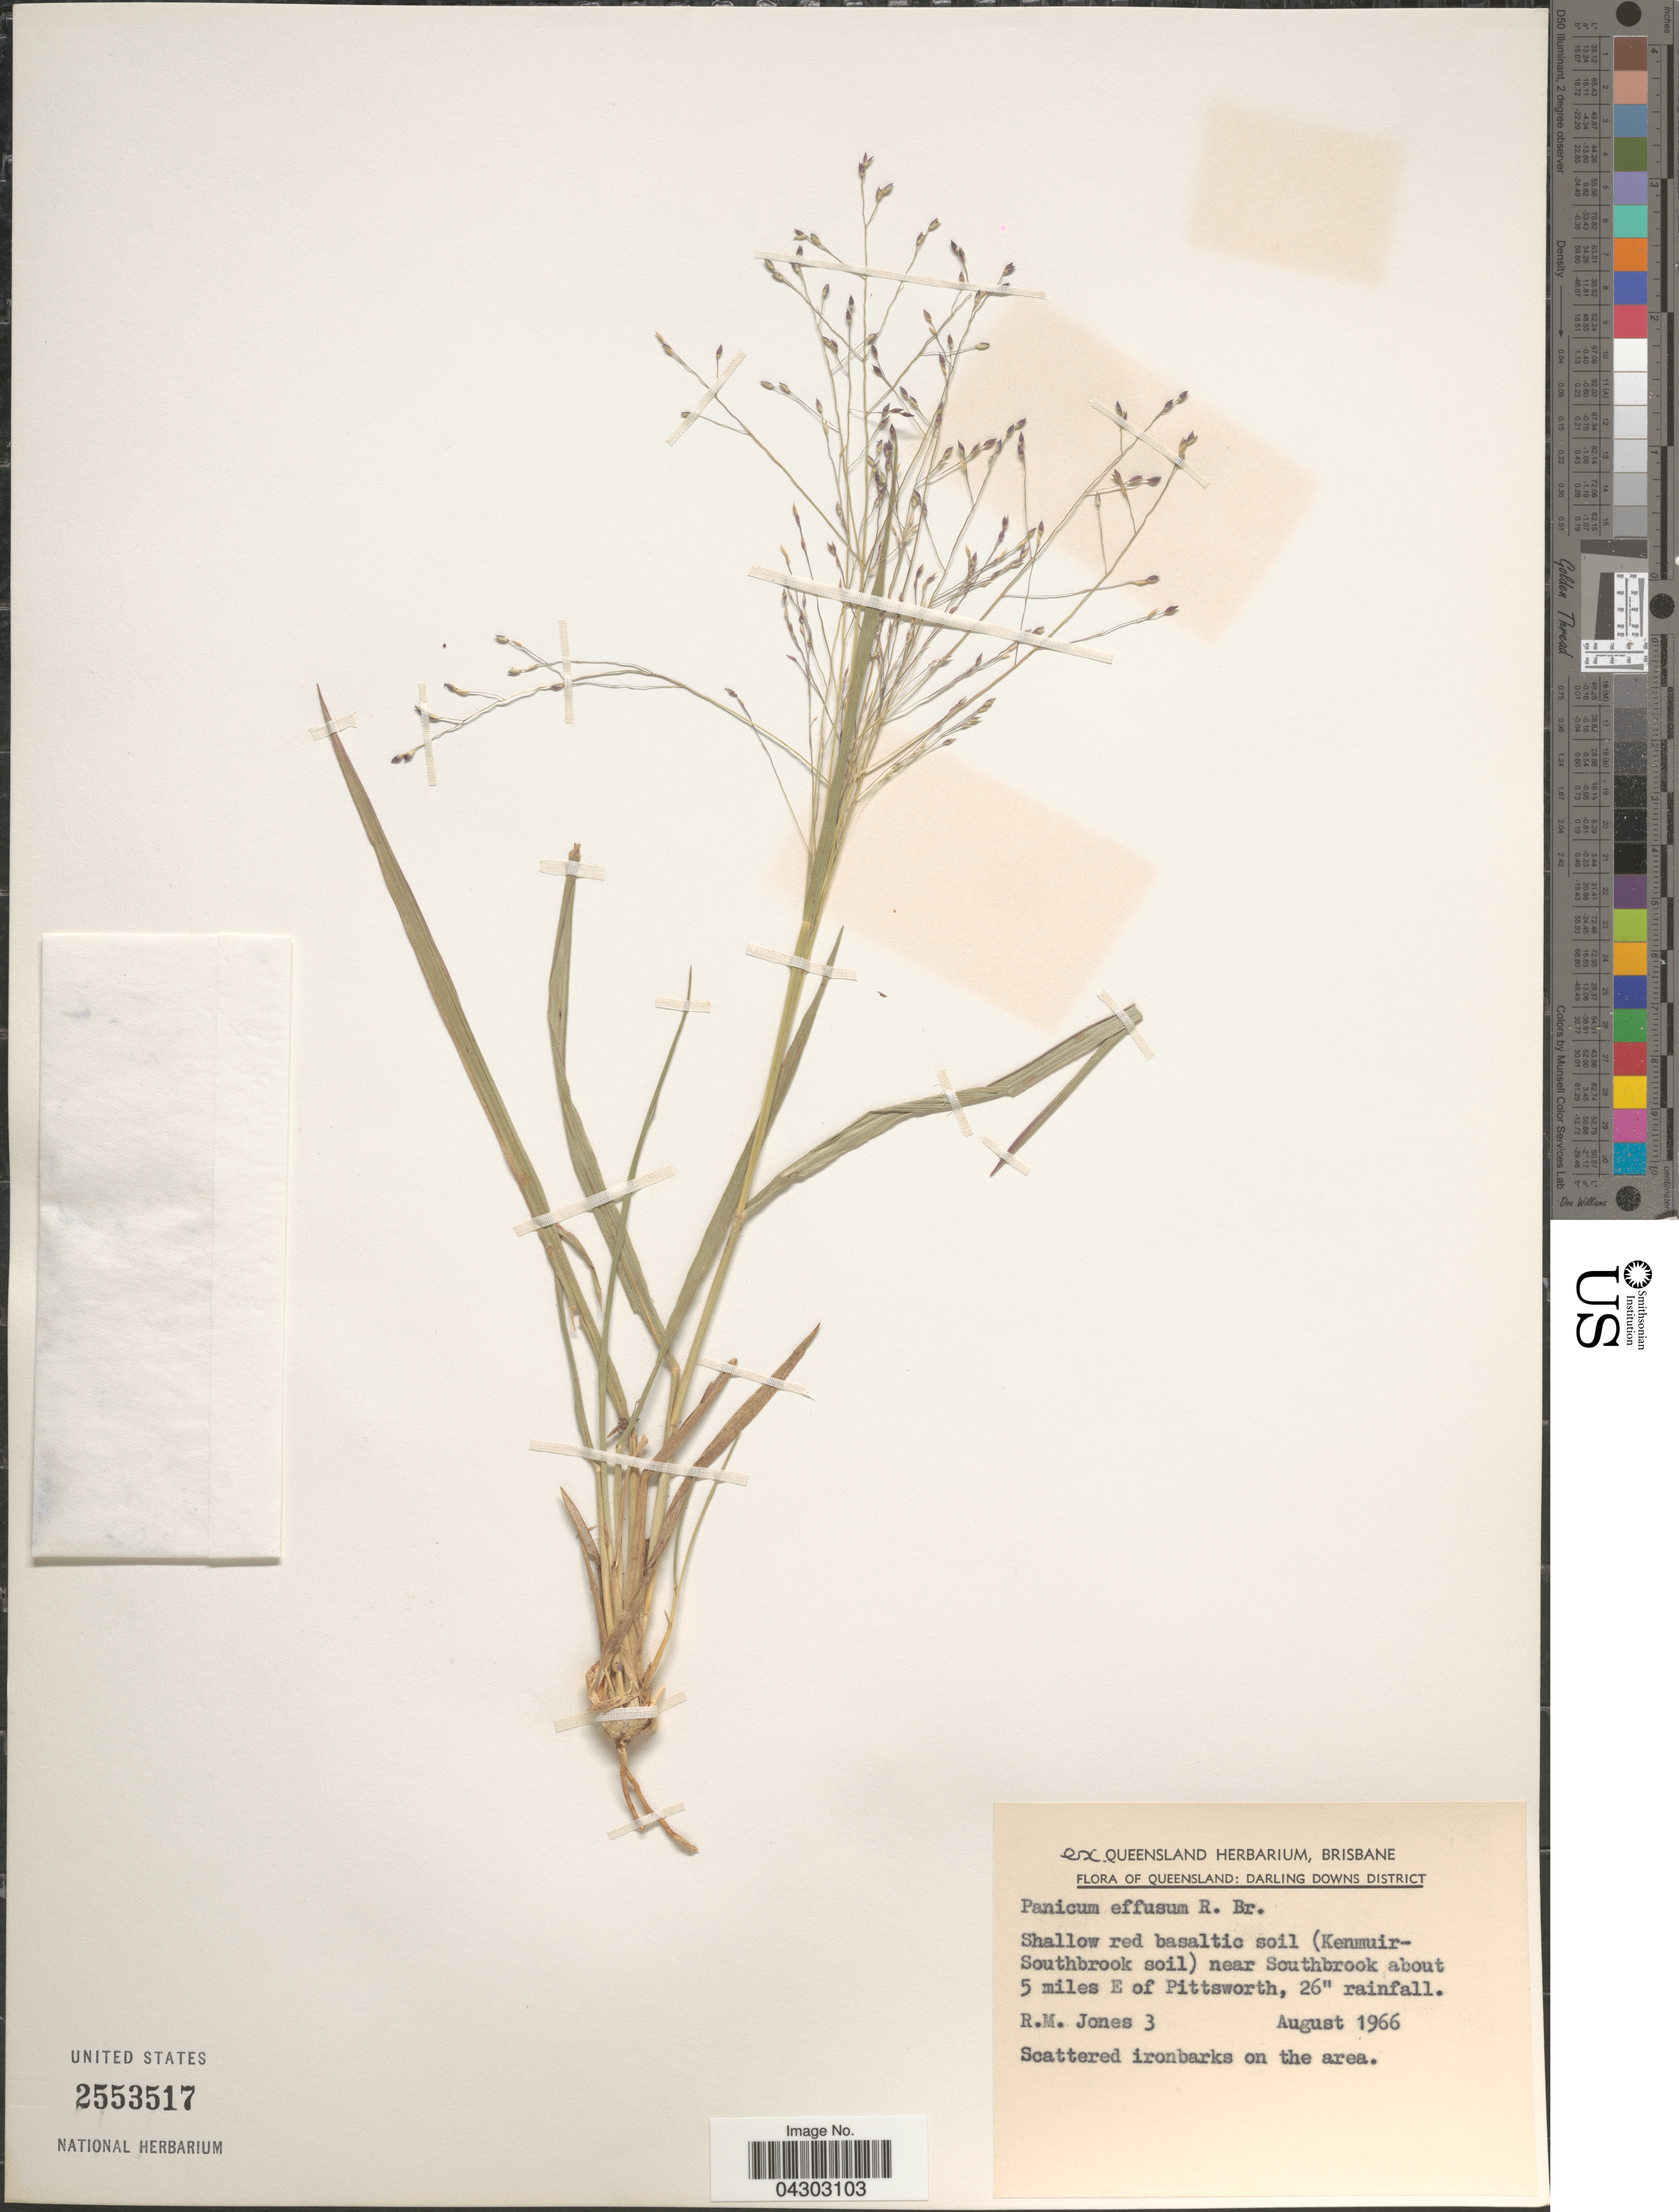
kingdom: Plantae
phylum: Tracheophyta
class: Liliopsida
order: Poales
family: Poaceae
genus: Panicum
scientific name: Panicum effusum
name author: R. Br.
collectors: R. M. Jones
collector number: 3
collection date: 1966-08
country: Australia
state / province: Queensland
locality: Darling Down District. Shallow red basaltic soil (Kenmuir-Soutrook soil) near Soutbrook about 5 miles E of Pittsworth.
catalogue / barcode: US 2553517